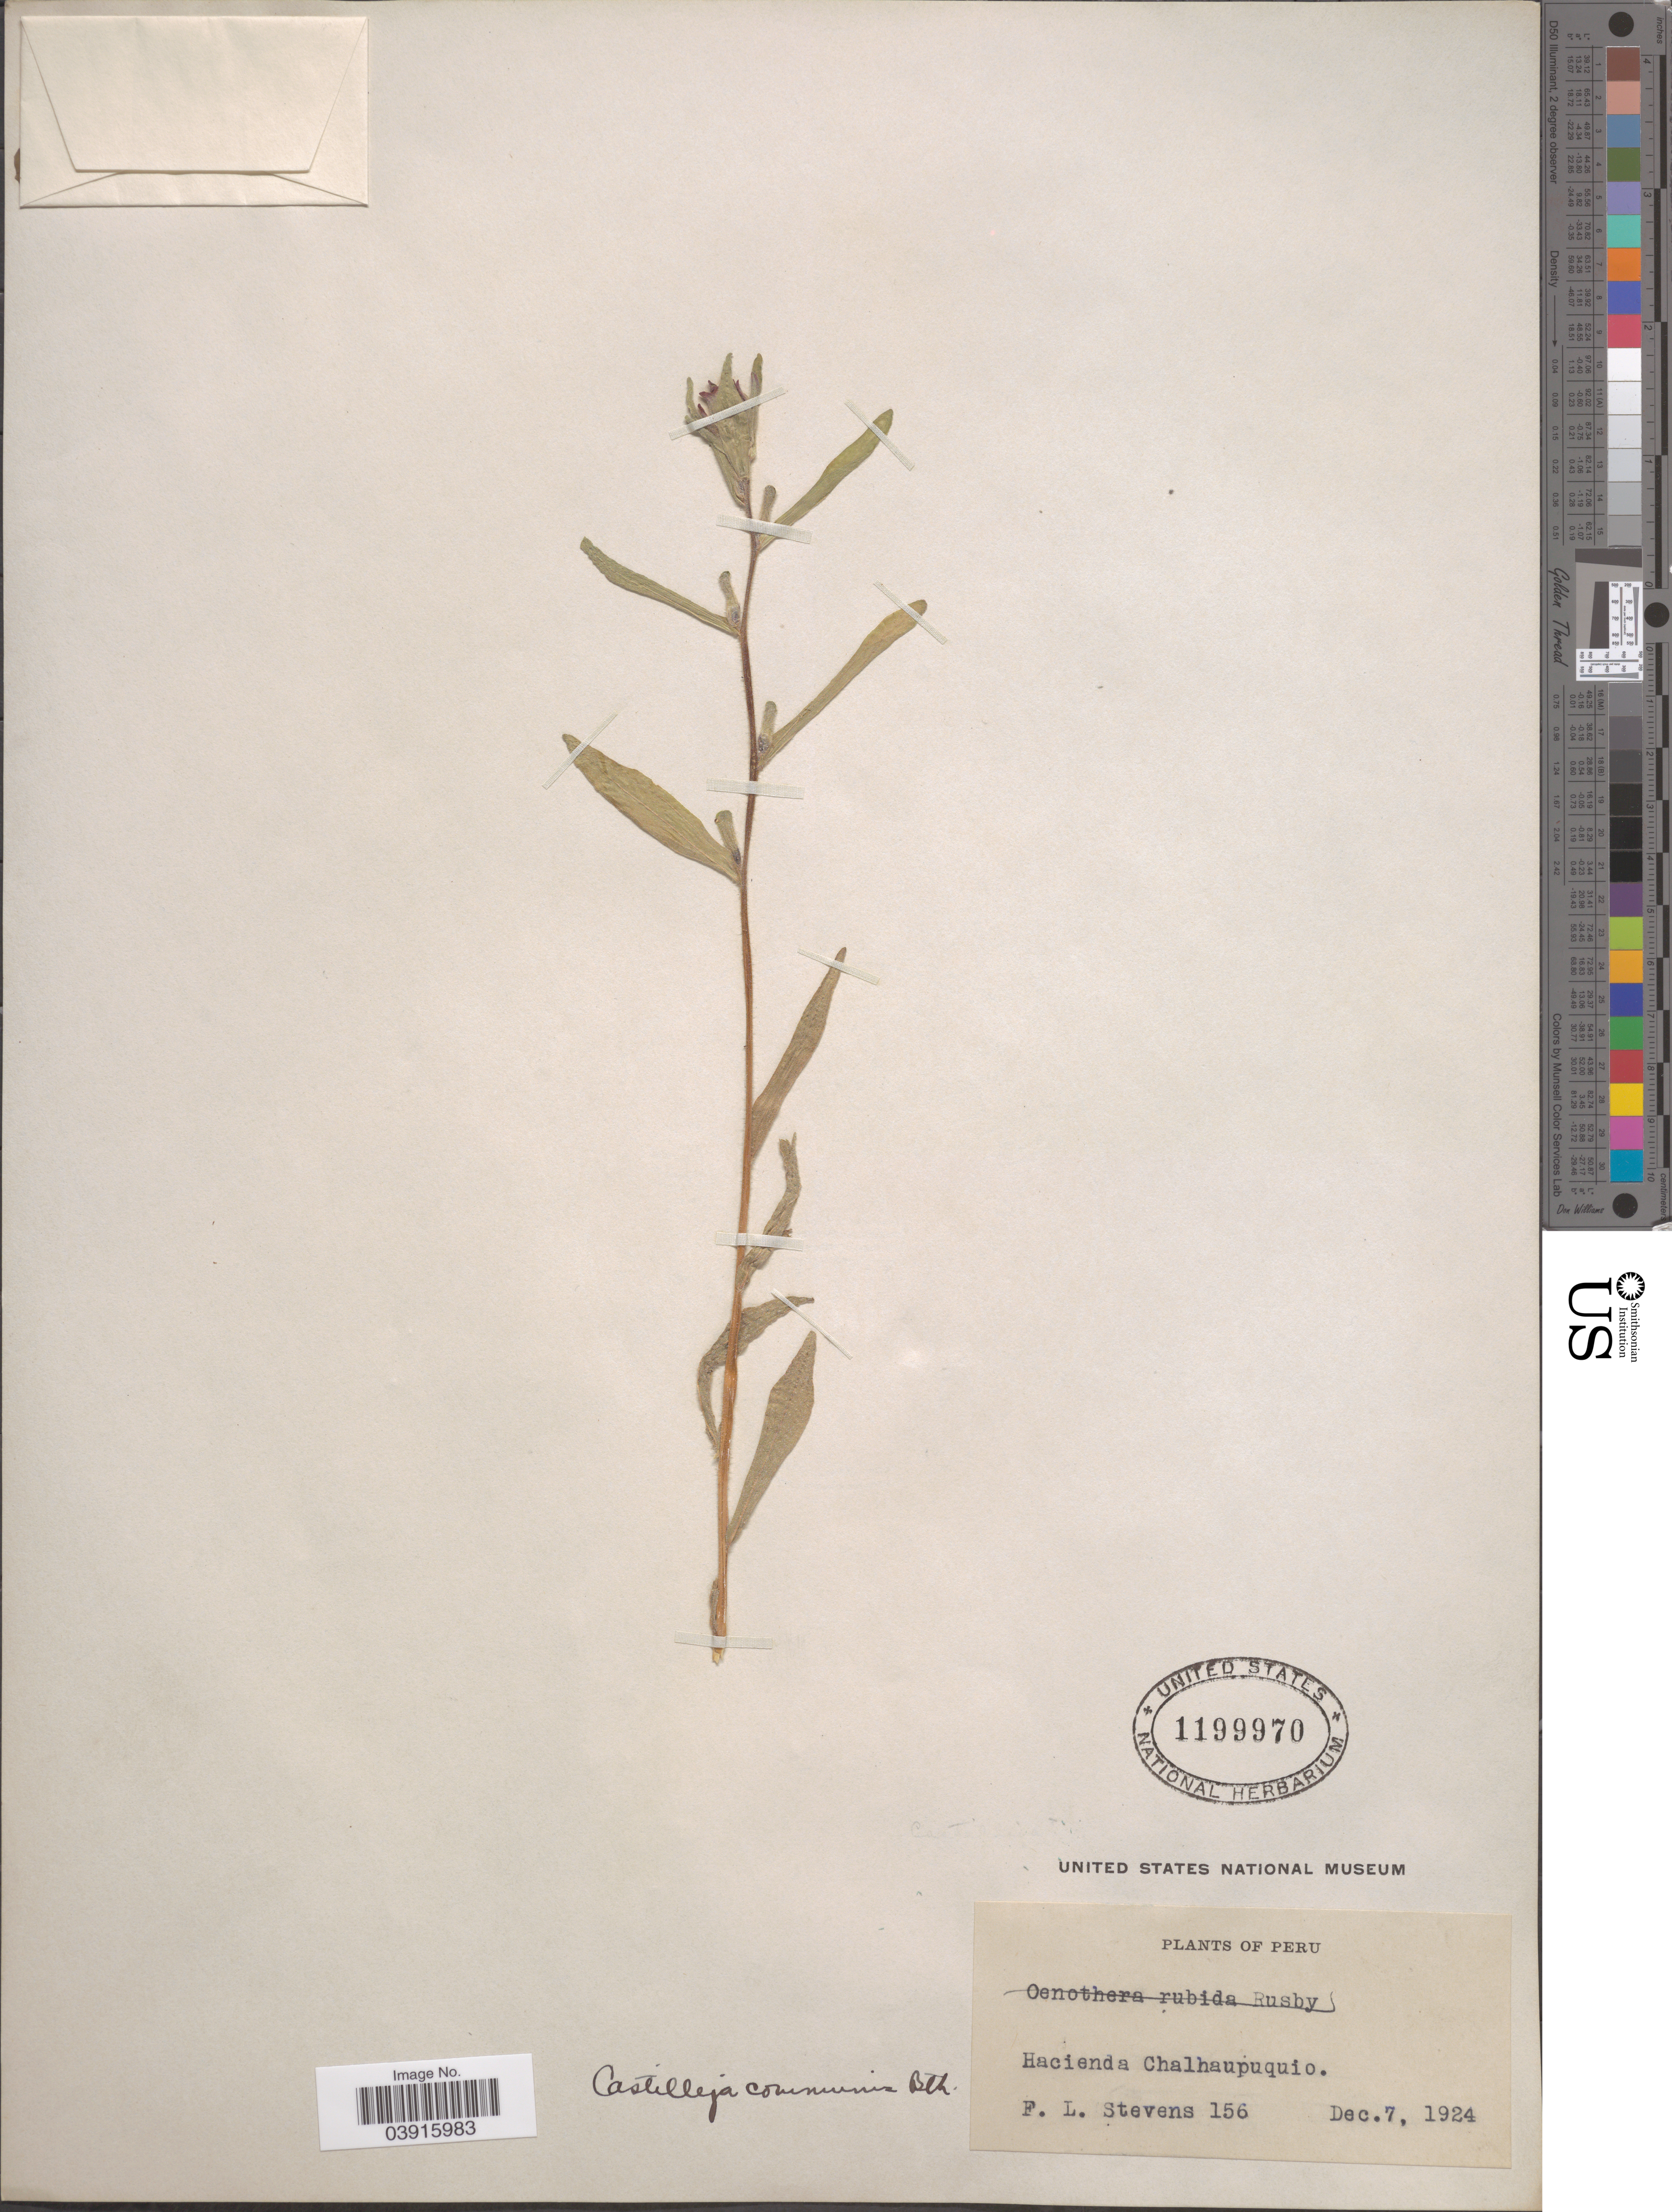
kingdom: Plantae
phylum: Tracheophyta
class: Magnoliopsida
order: Lamiales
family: Orobanchaceae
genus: Castilleja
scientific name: Castilleja communis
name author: Benth.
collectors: F. L. Stevens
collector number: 156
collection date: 1924-12-07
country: Peru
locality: Hacienda Chalhaupuquio.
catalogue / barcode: US 1199970